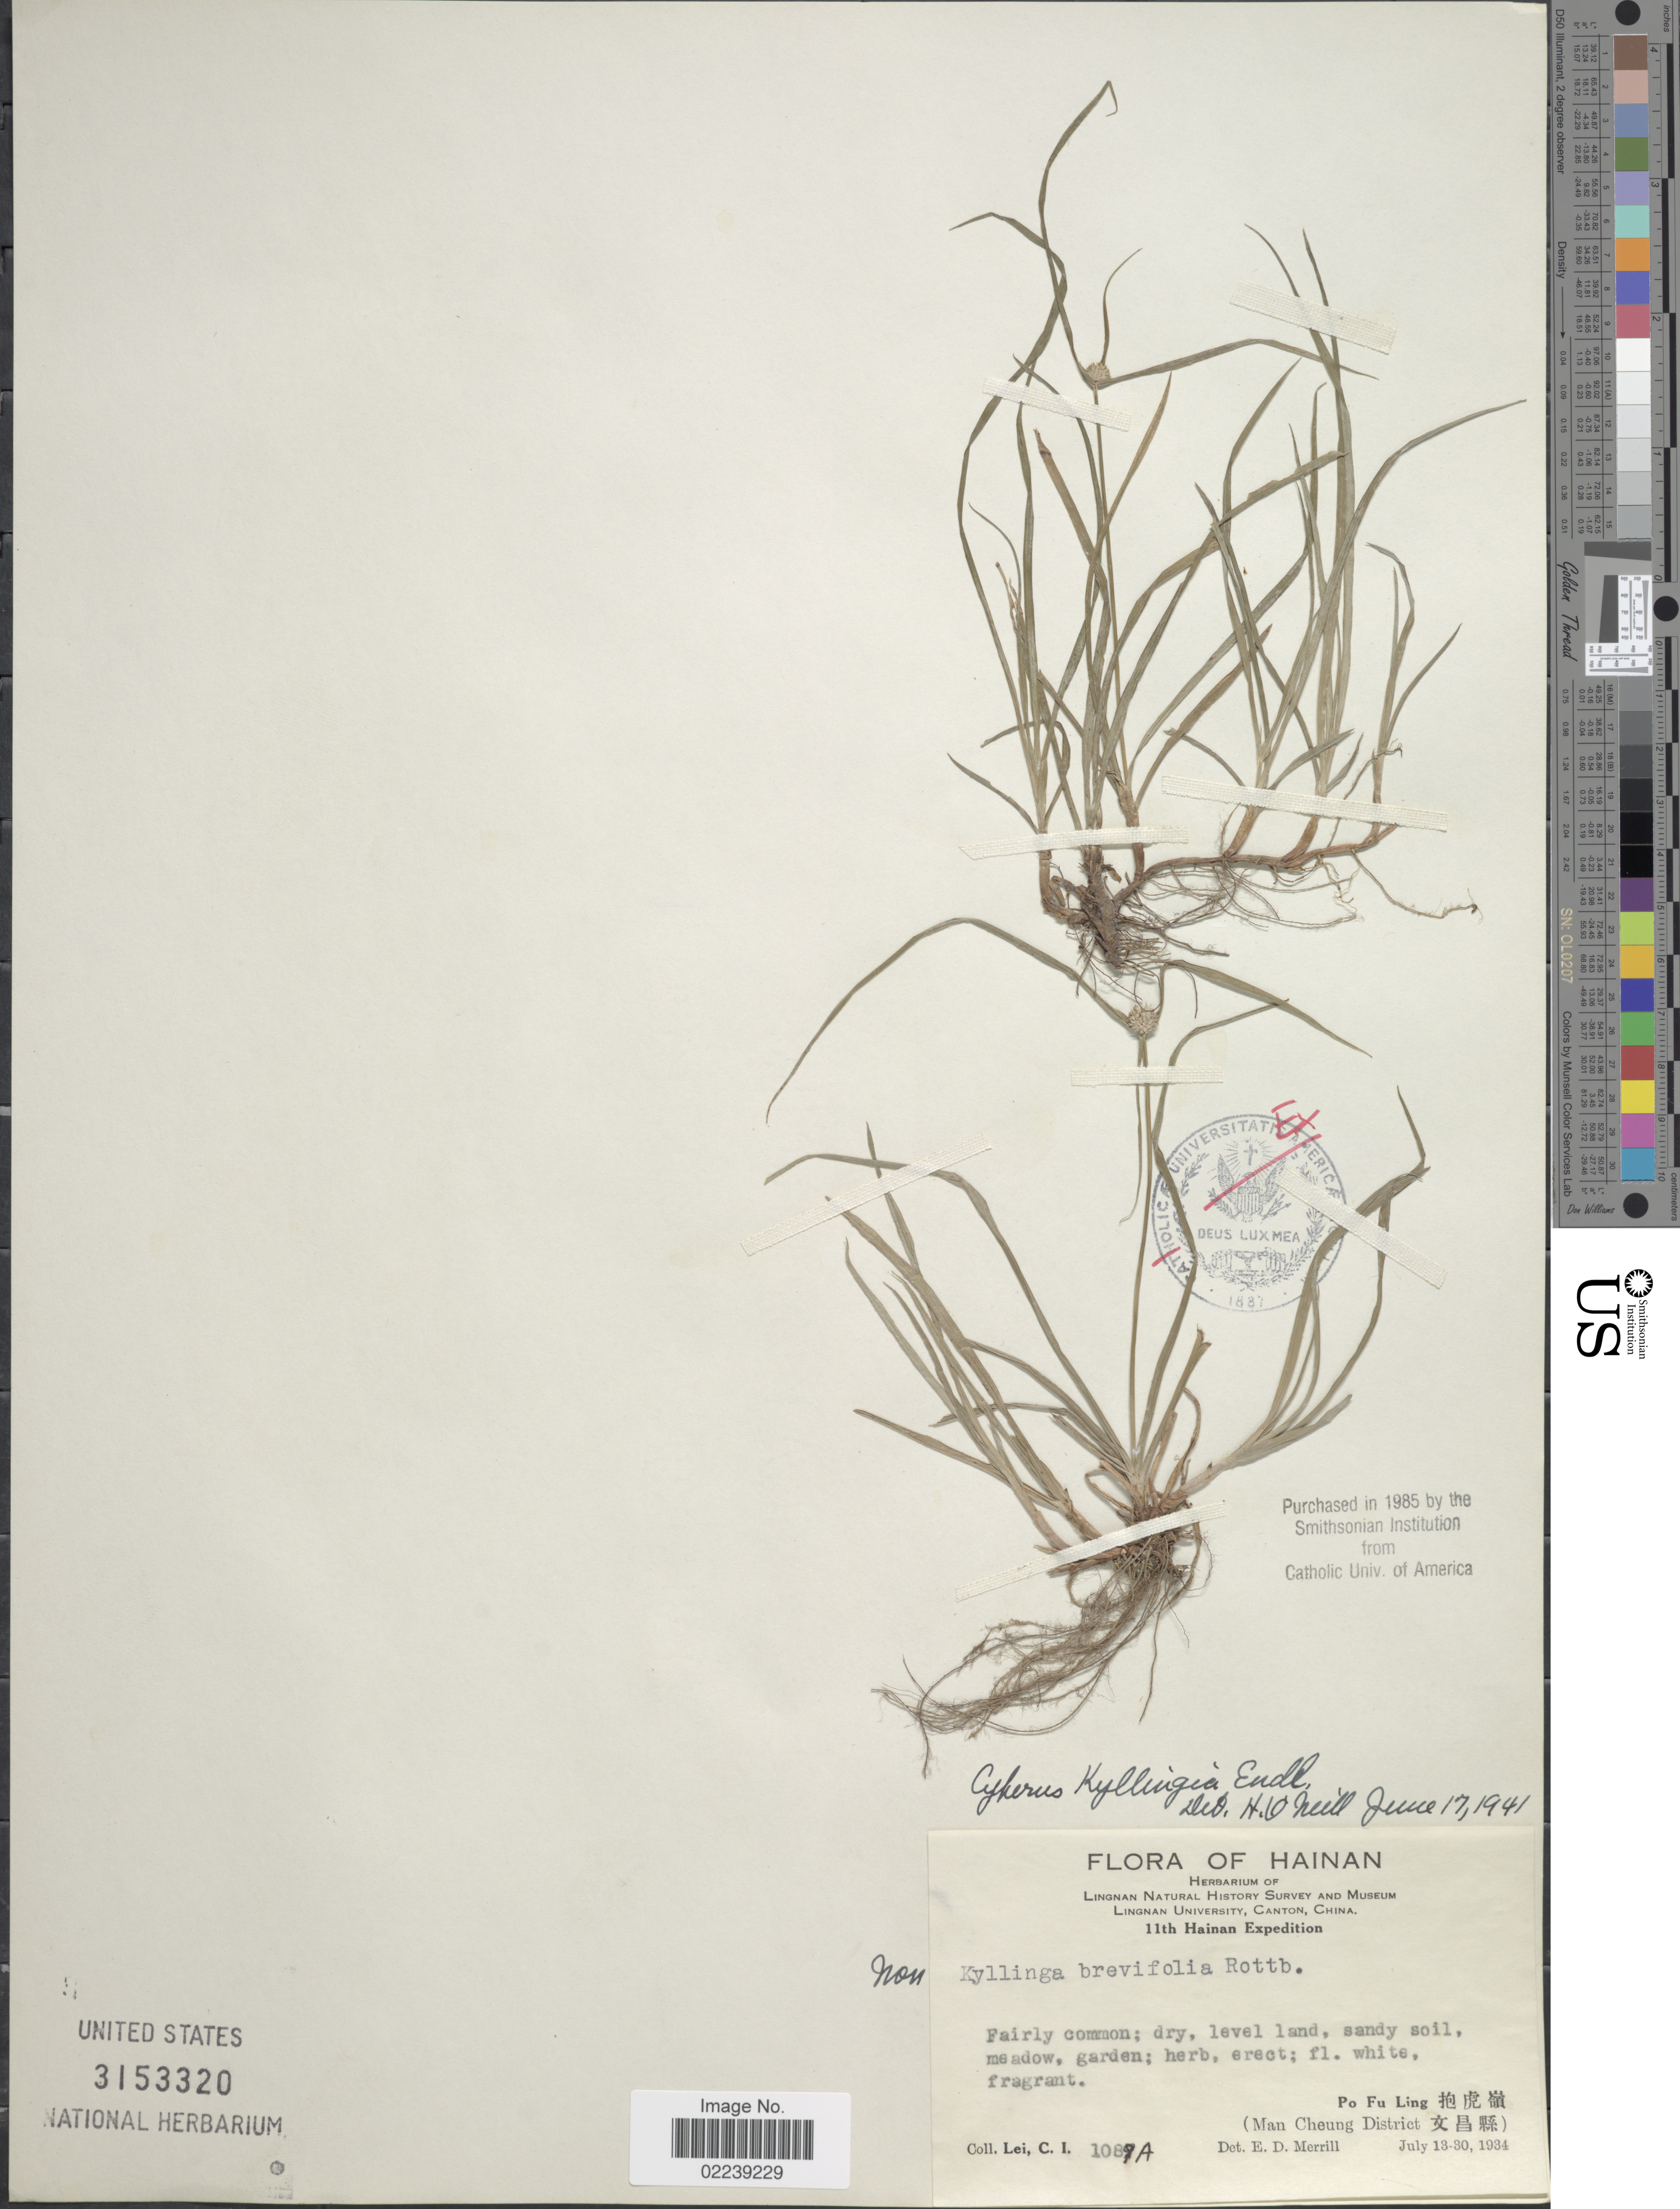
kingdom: Plantae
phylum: Tracheophyta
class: Liliopsida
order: Poales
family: Cyperaceae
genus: Cyperus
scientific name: Cyperus mindorensis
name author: (Steud.) Huygh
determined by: Strong, M. T., (US), Smithsonian Institution - National Museum of Natural History (UNITED STATES)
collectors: C. I. Lei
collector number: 1087A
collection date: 1934-07-13/1934-07-30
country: China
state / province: Hainan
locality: Po Fu Ling, (Man Cheung District)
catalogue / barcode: US 3153320